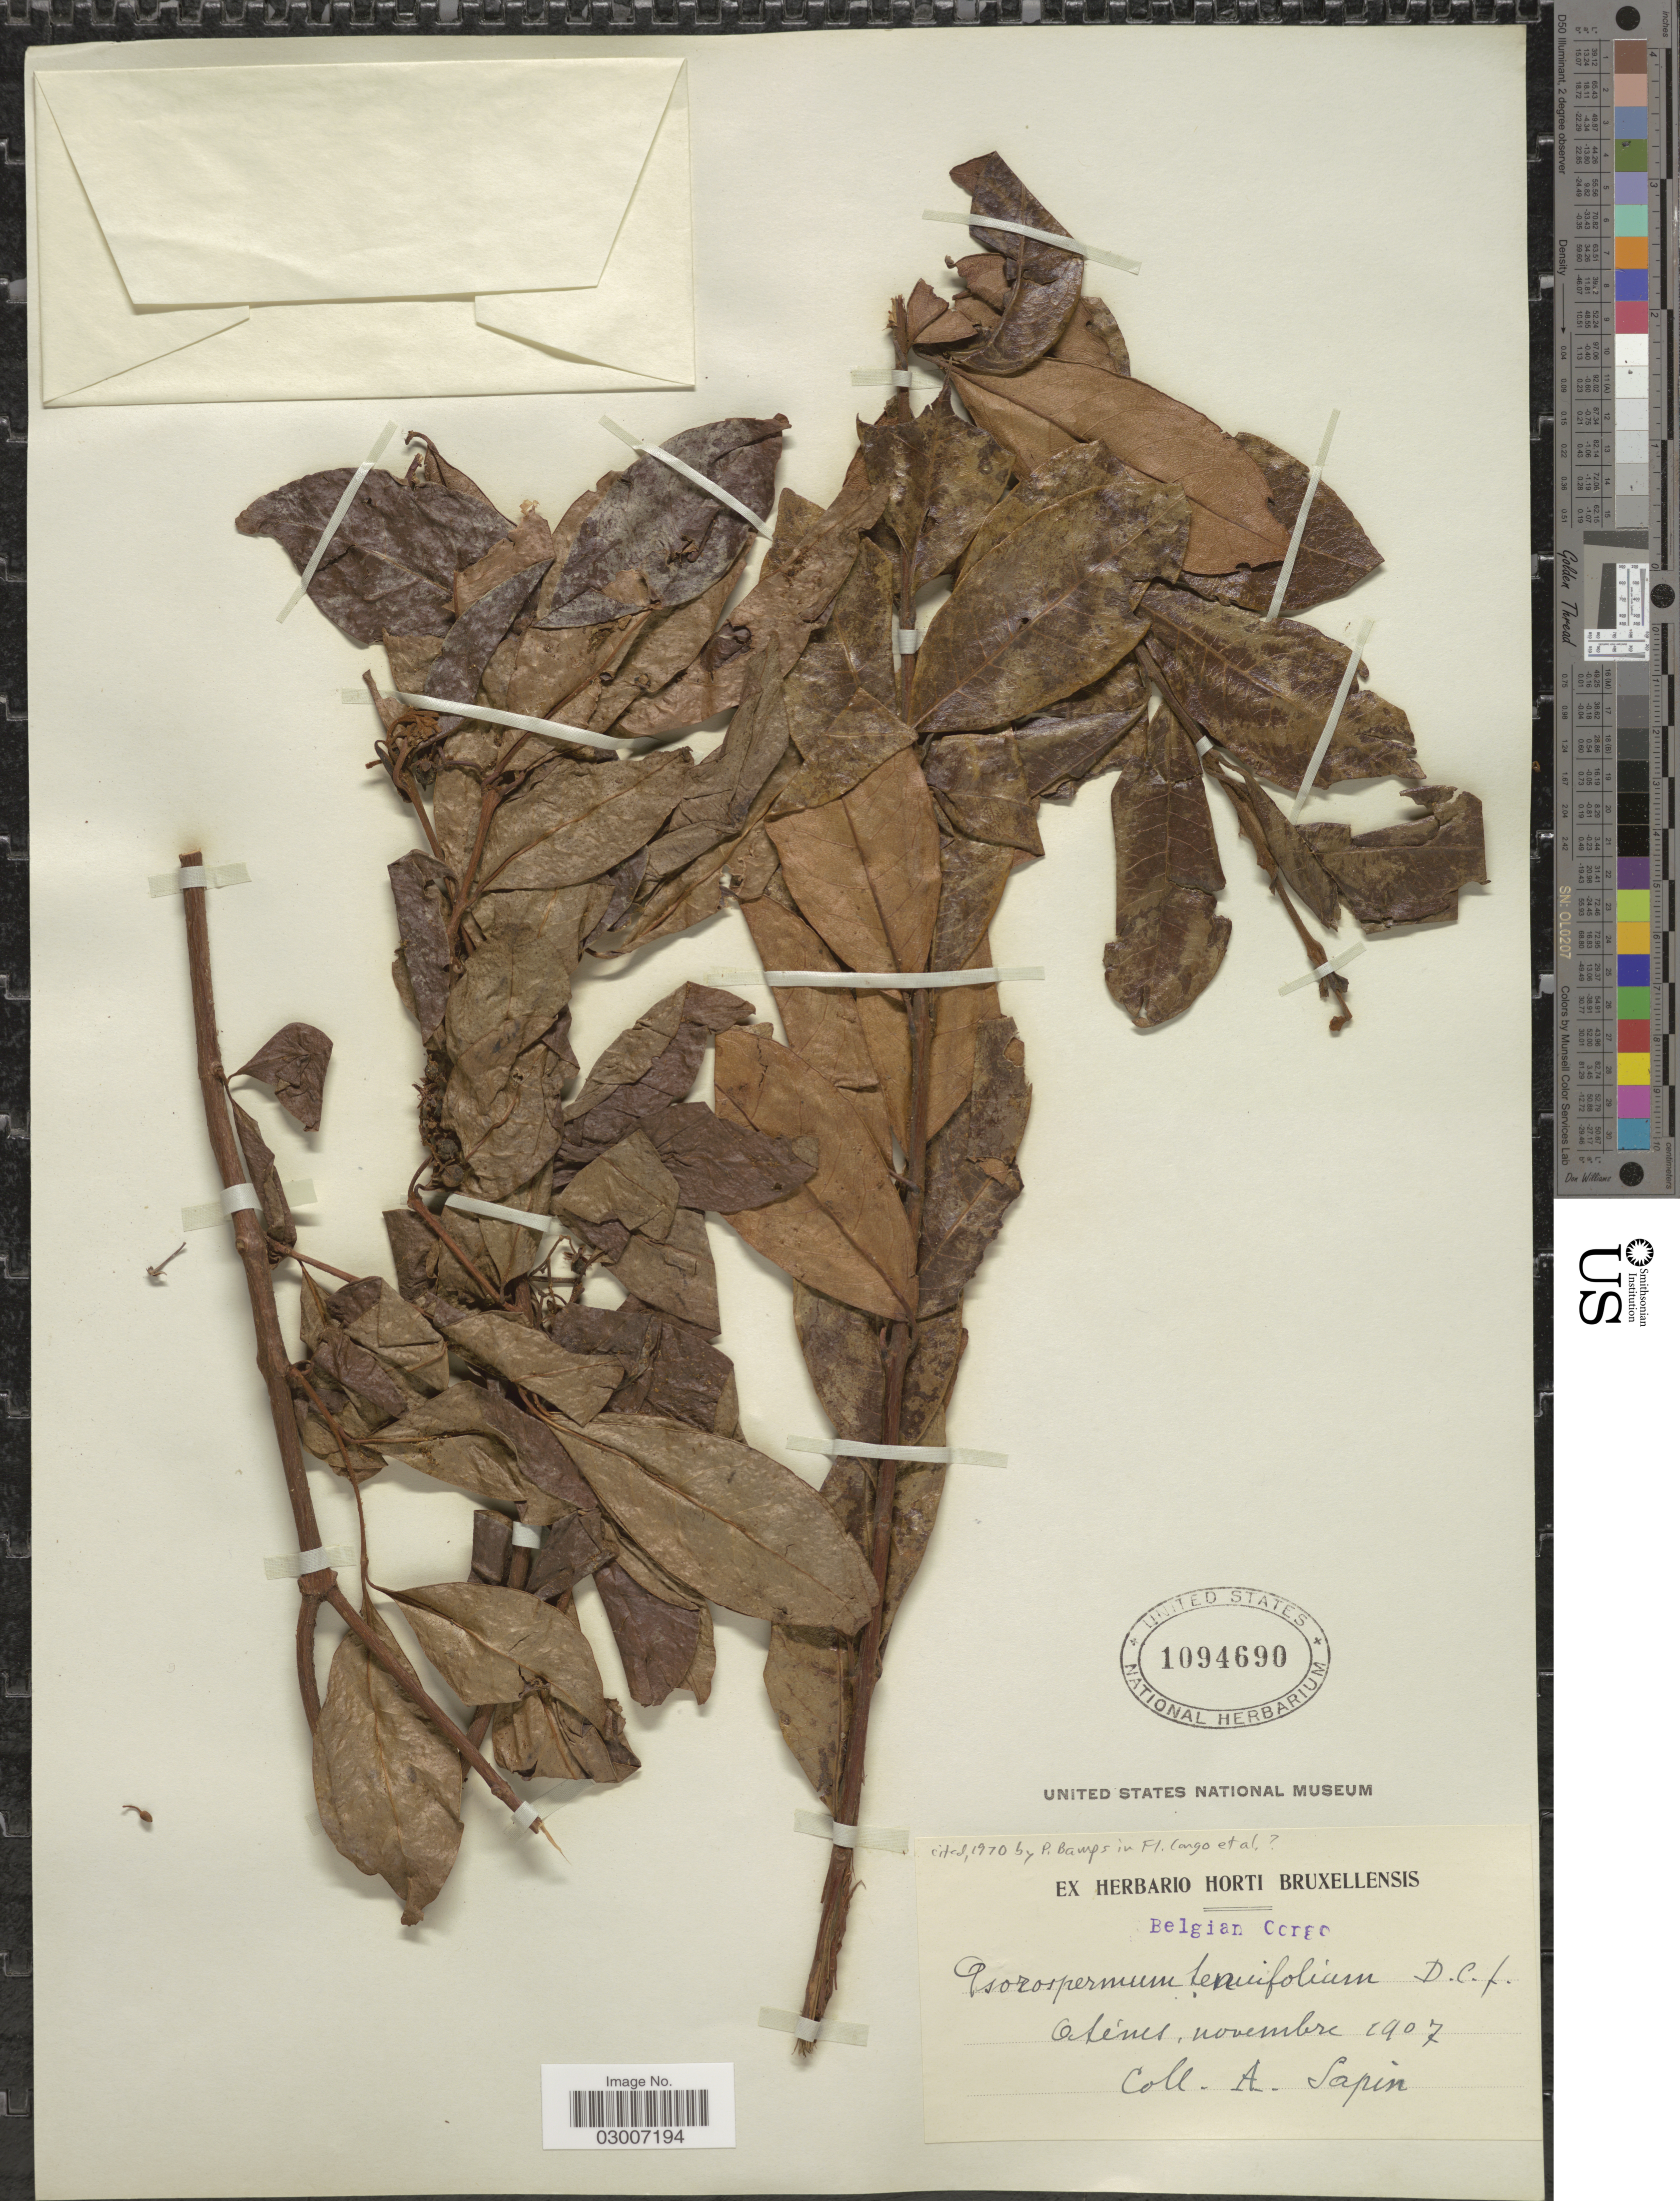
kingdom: Plantae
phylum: Tracheophyta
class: Magnoliopsida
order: Malpighiales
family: Hypericaceae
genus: Psorospermum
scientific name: Psorospermum tenuifolium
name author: Hook. f.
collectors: A. Sapin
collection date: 1907-11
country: Congo, Democratic Republic of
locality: Belgian Congo.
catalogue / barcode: US 1094690